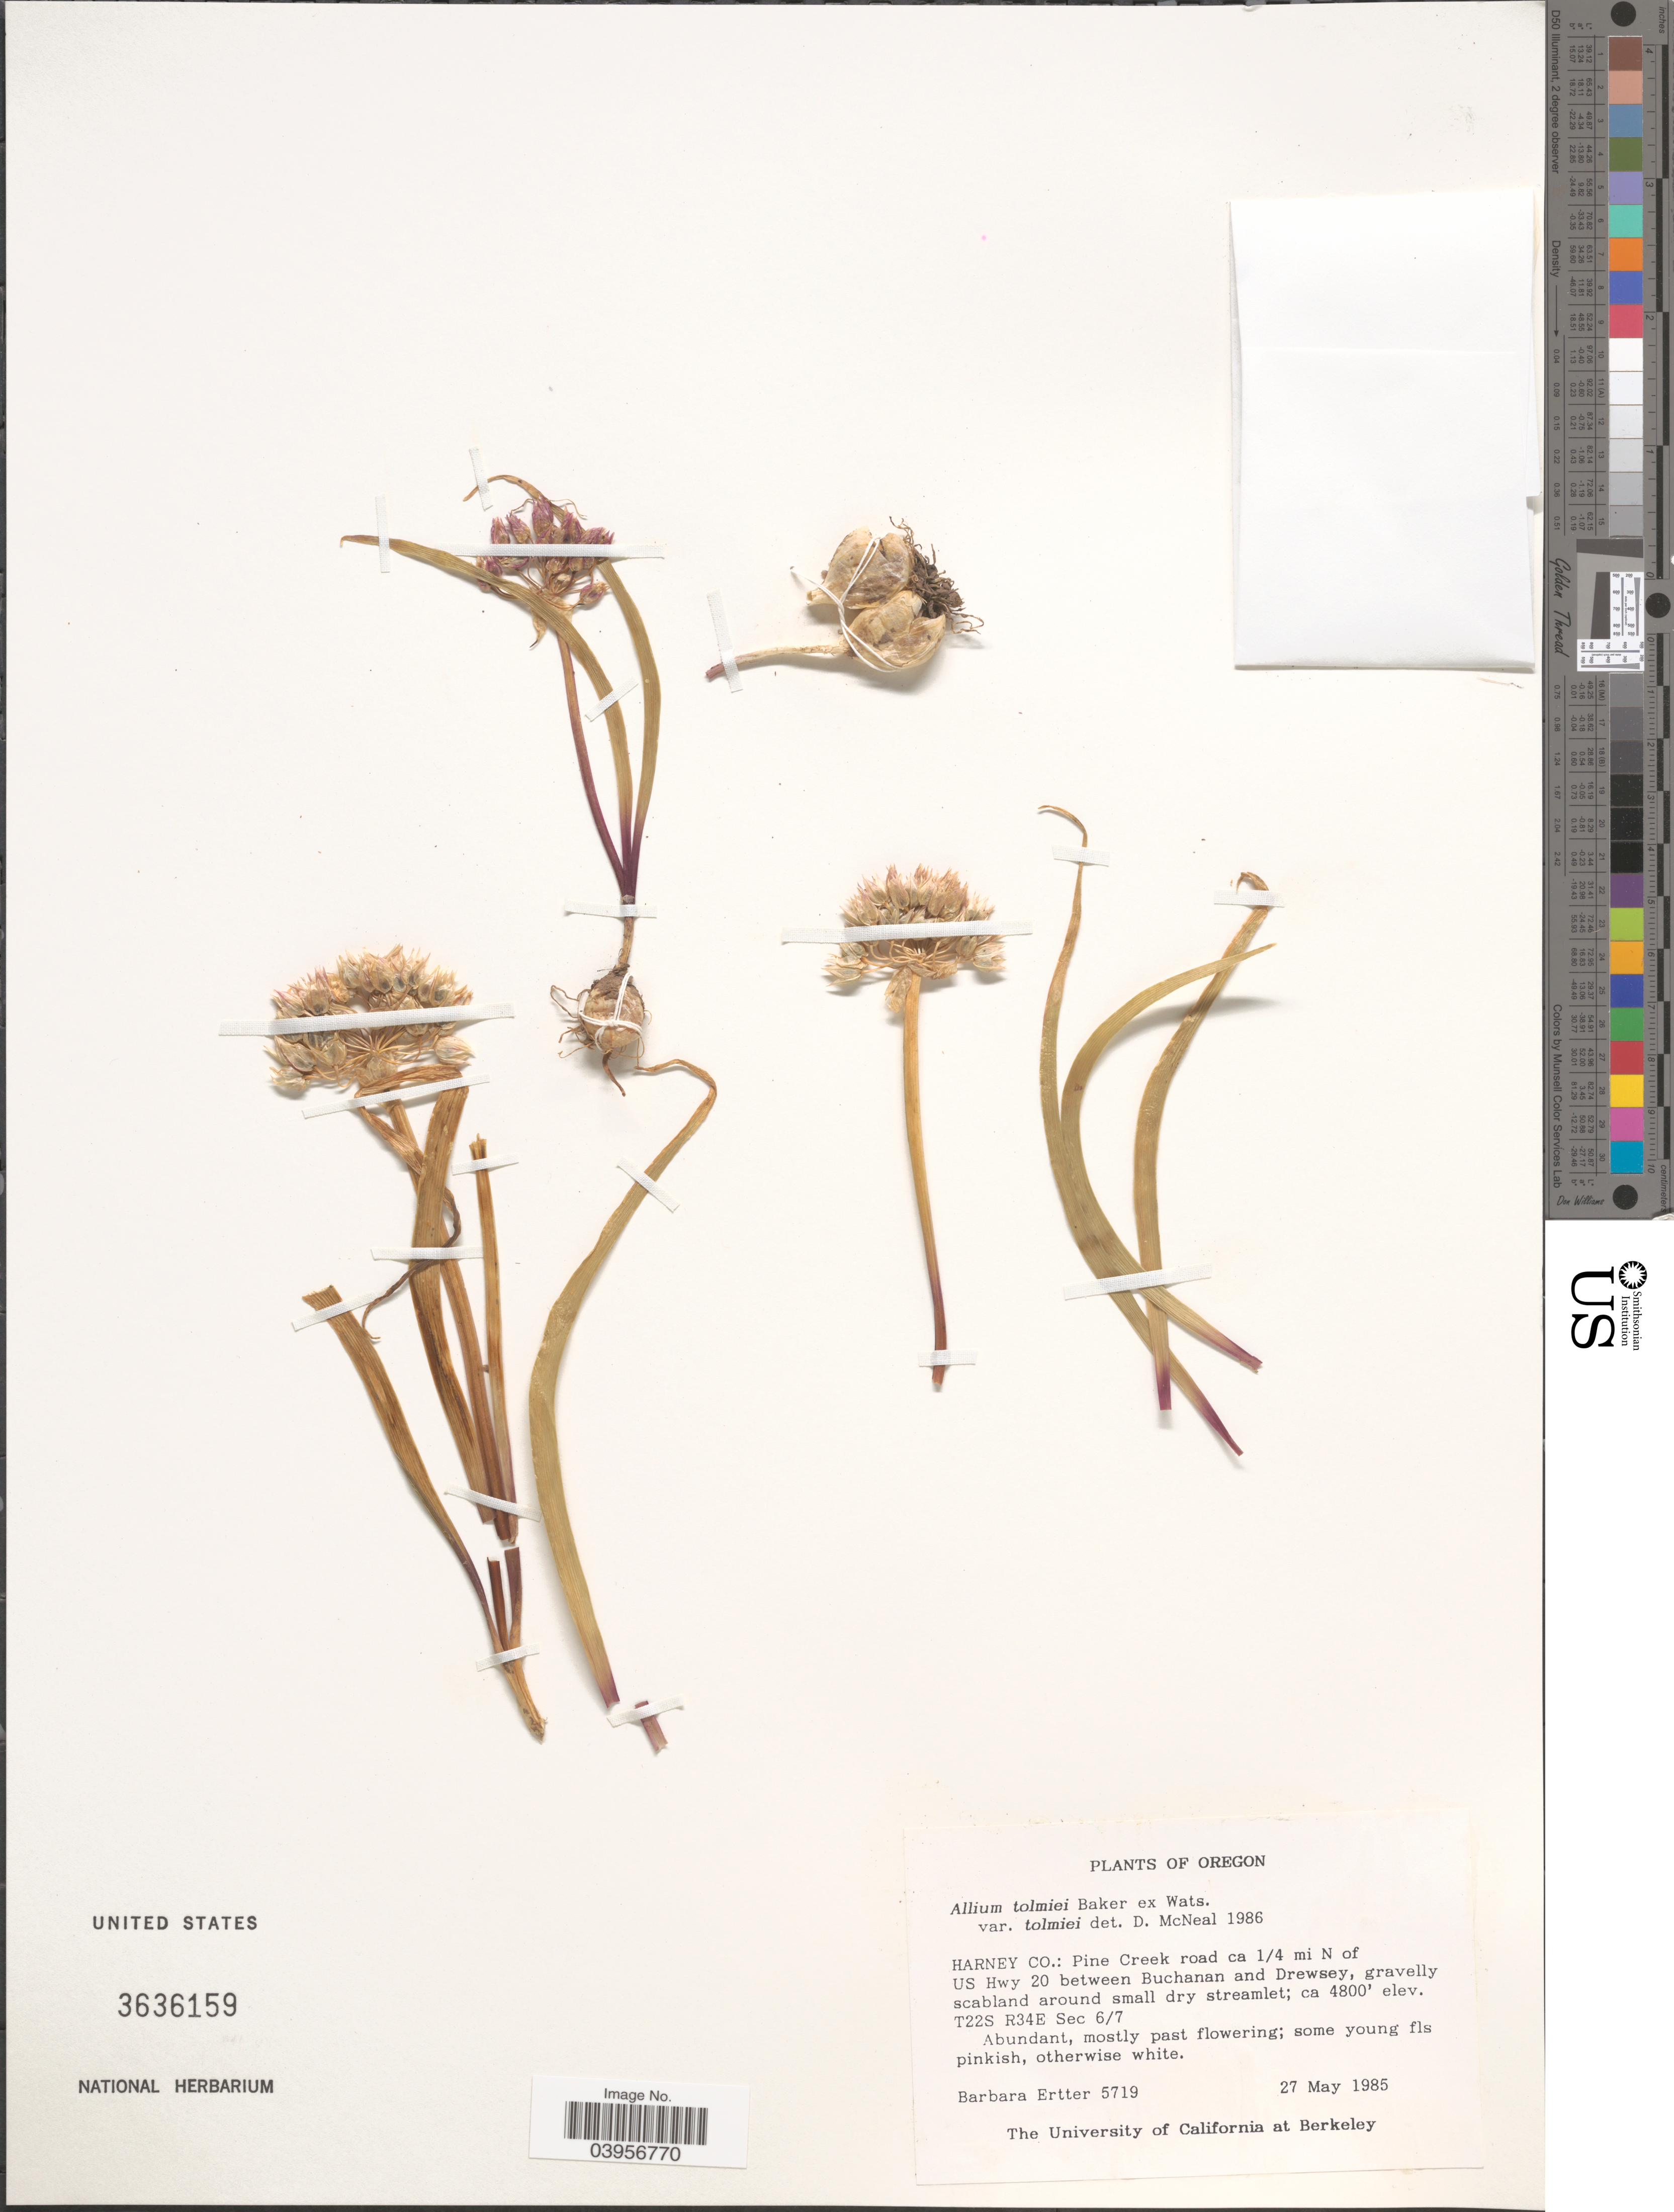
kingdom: Plantae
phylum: Tracheophyta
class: Liliopsida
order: Asparagales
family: Amaryllidaceae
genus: Allium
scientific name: Allium tolmiei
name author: Baker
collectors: B. Ertter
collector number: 5719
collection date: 1985-05-27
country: United States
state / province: Oregon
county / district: Harney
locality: Harney Co.: Pine Creek road ca ¼ mi N of US Hwy 20 between Buchanan and Drewsey, gravelly scabland around small dry streamlet. T22S R34E Sec 6/7.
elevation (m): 1463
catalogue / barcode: US 3636159